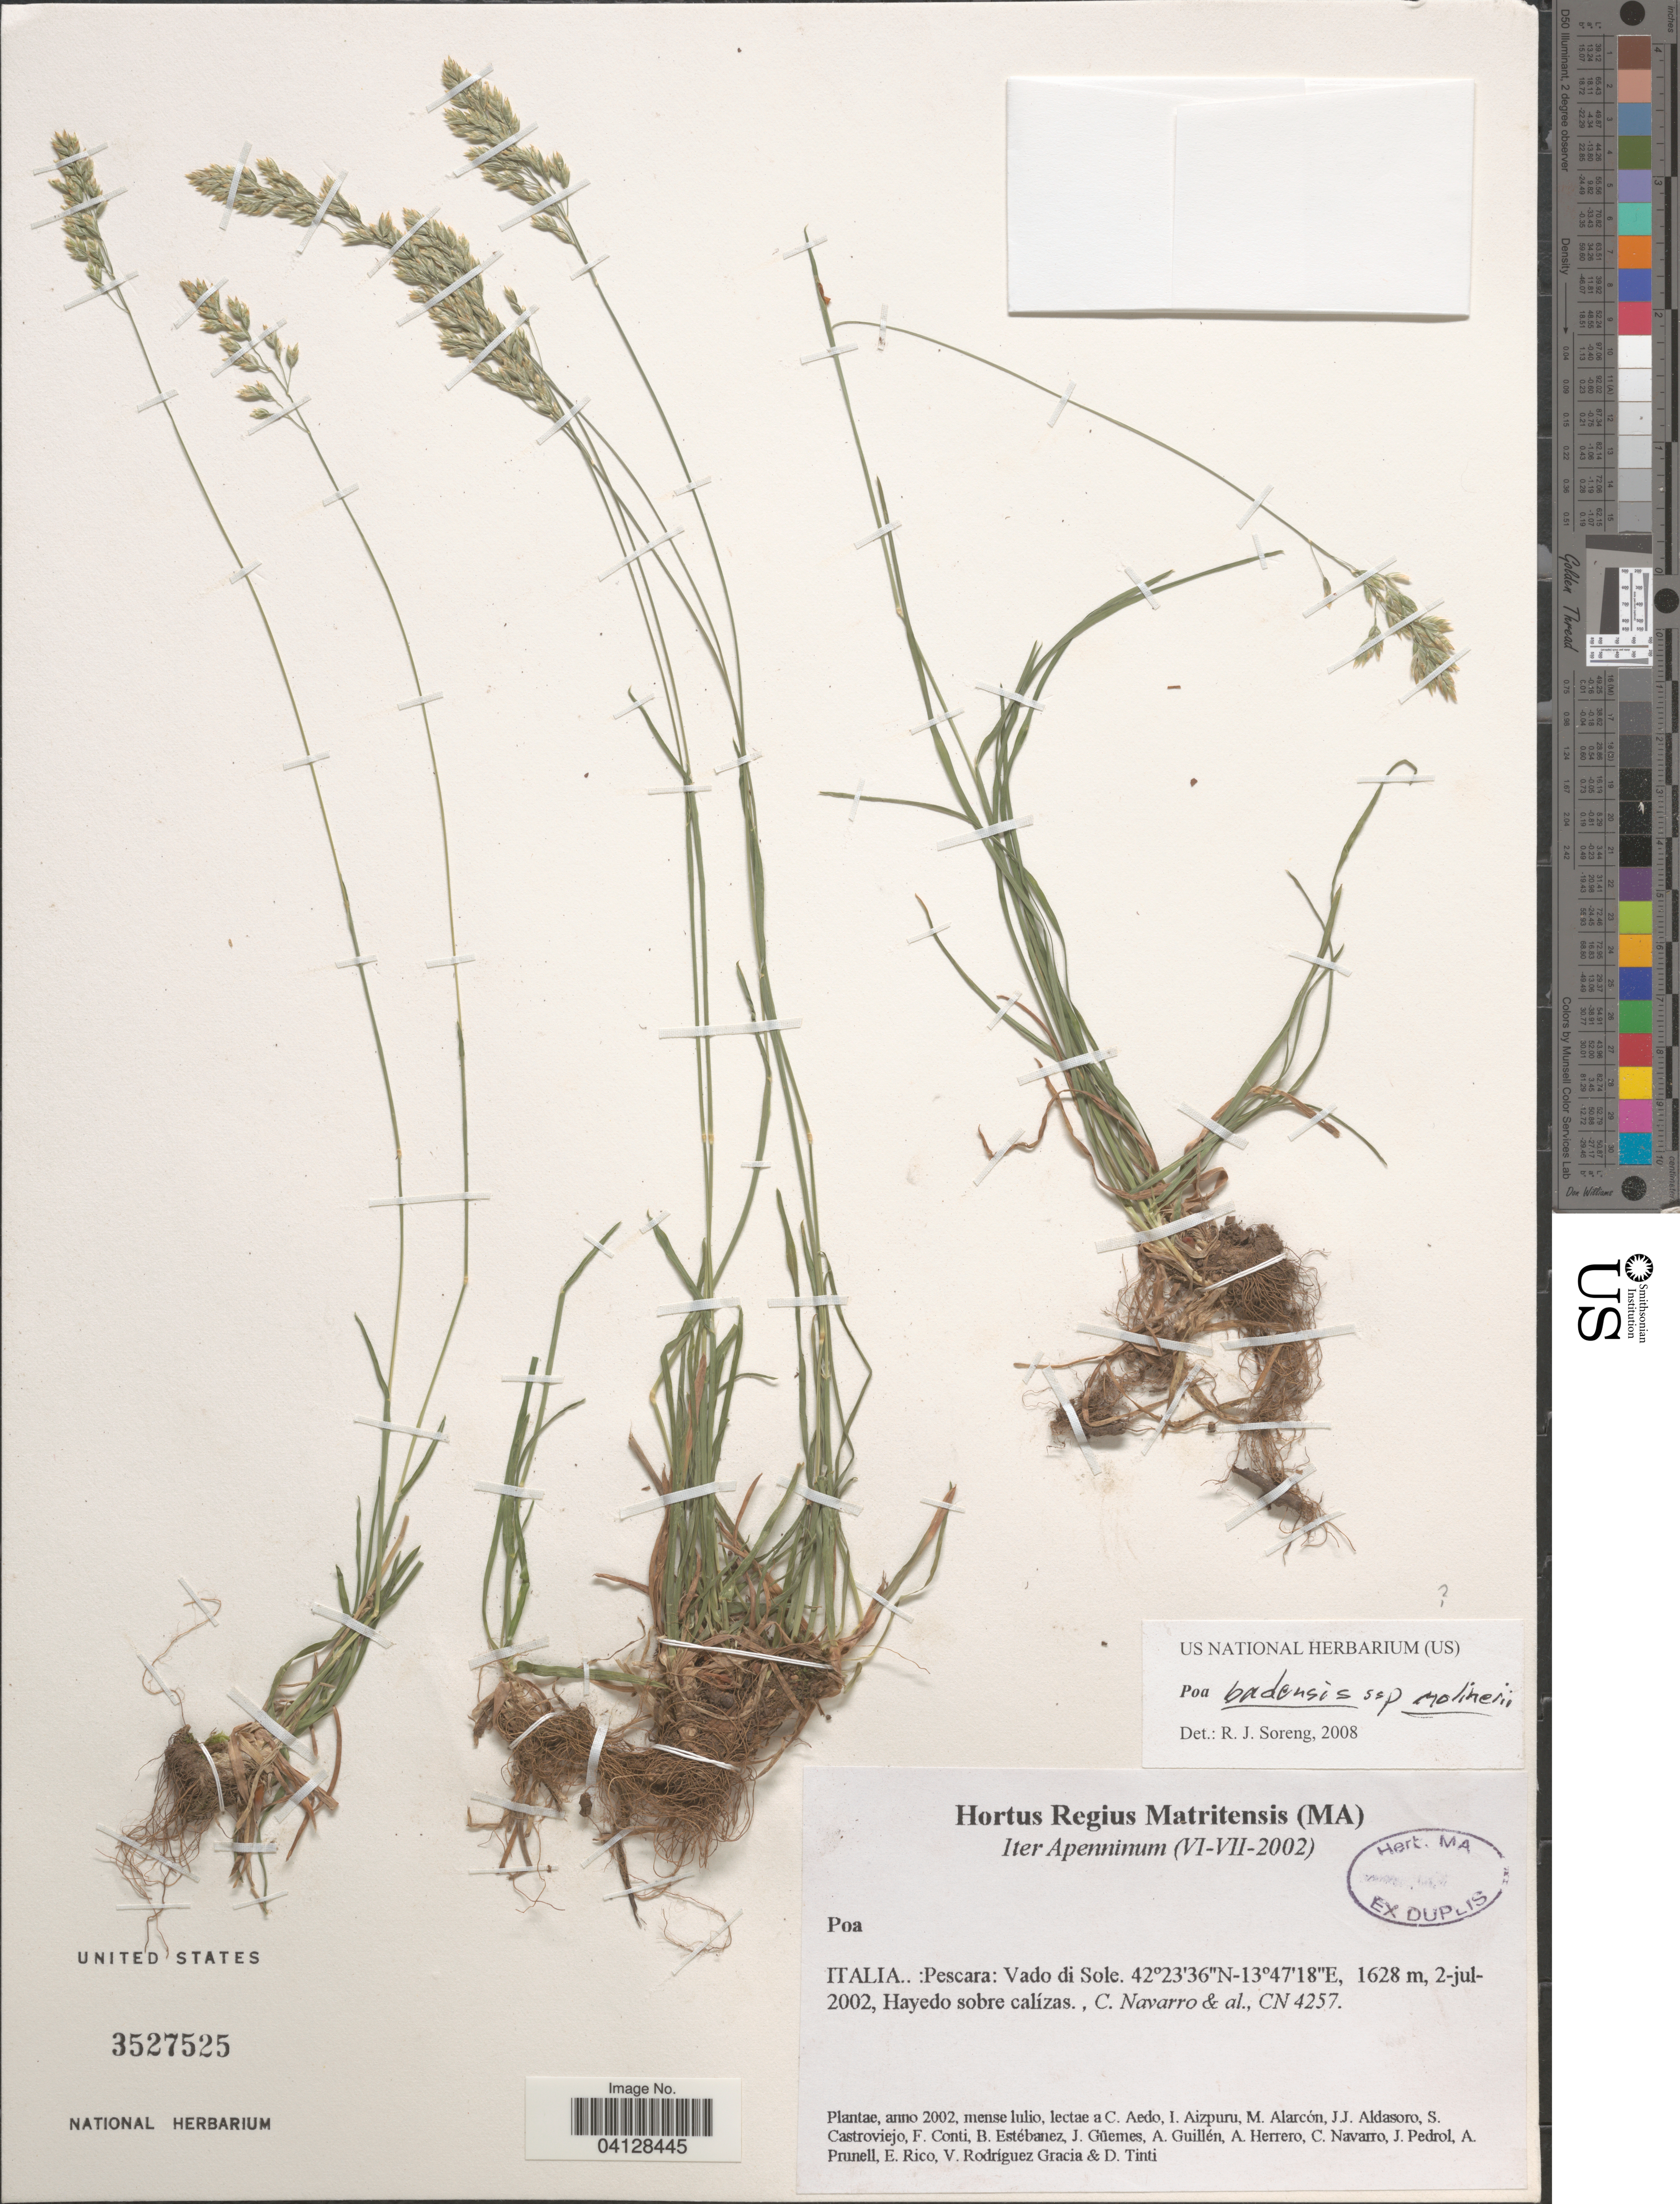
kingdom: Plantae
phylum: Tracheophyta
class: Liliopsida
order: Poales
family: Poaceae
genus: Poa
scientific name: Poa badensis subsp. molineri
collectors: C. Navarro & et al.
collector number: CN4257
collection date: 2002-07-02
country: Italy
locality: Iter Apenninum (VI-VII-2002). Italia. : Pescara: Vado di Sole.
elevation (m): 1628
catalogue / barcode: US 3527525